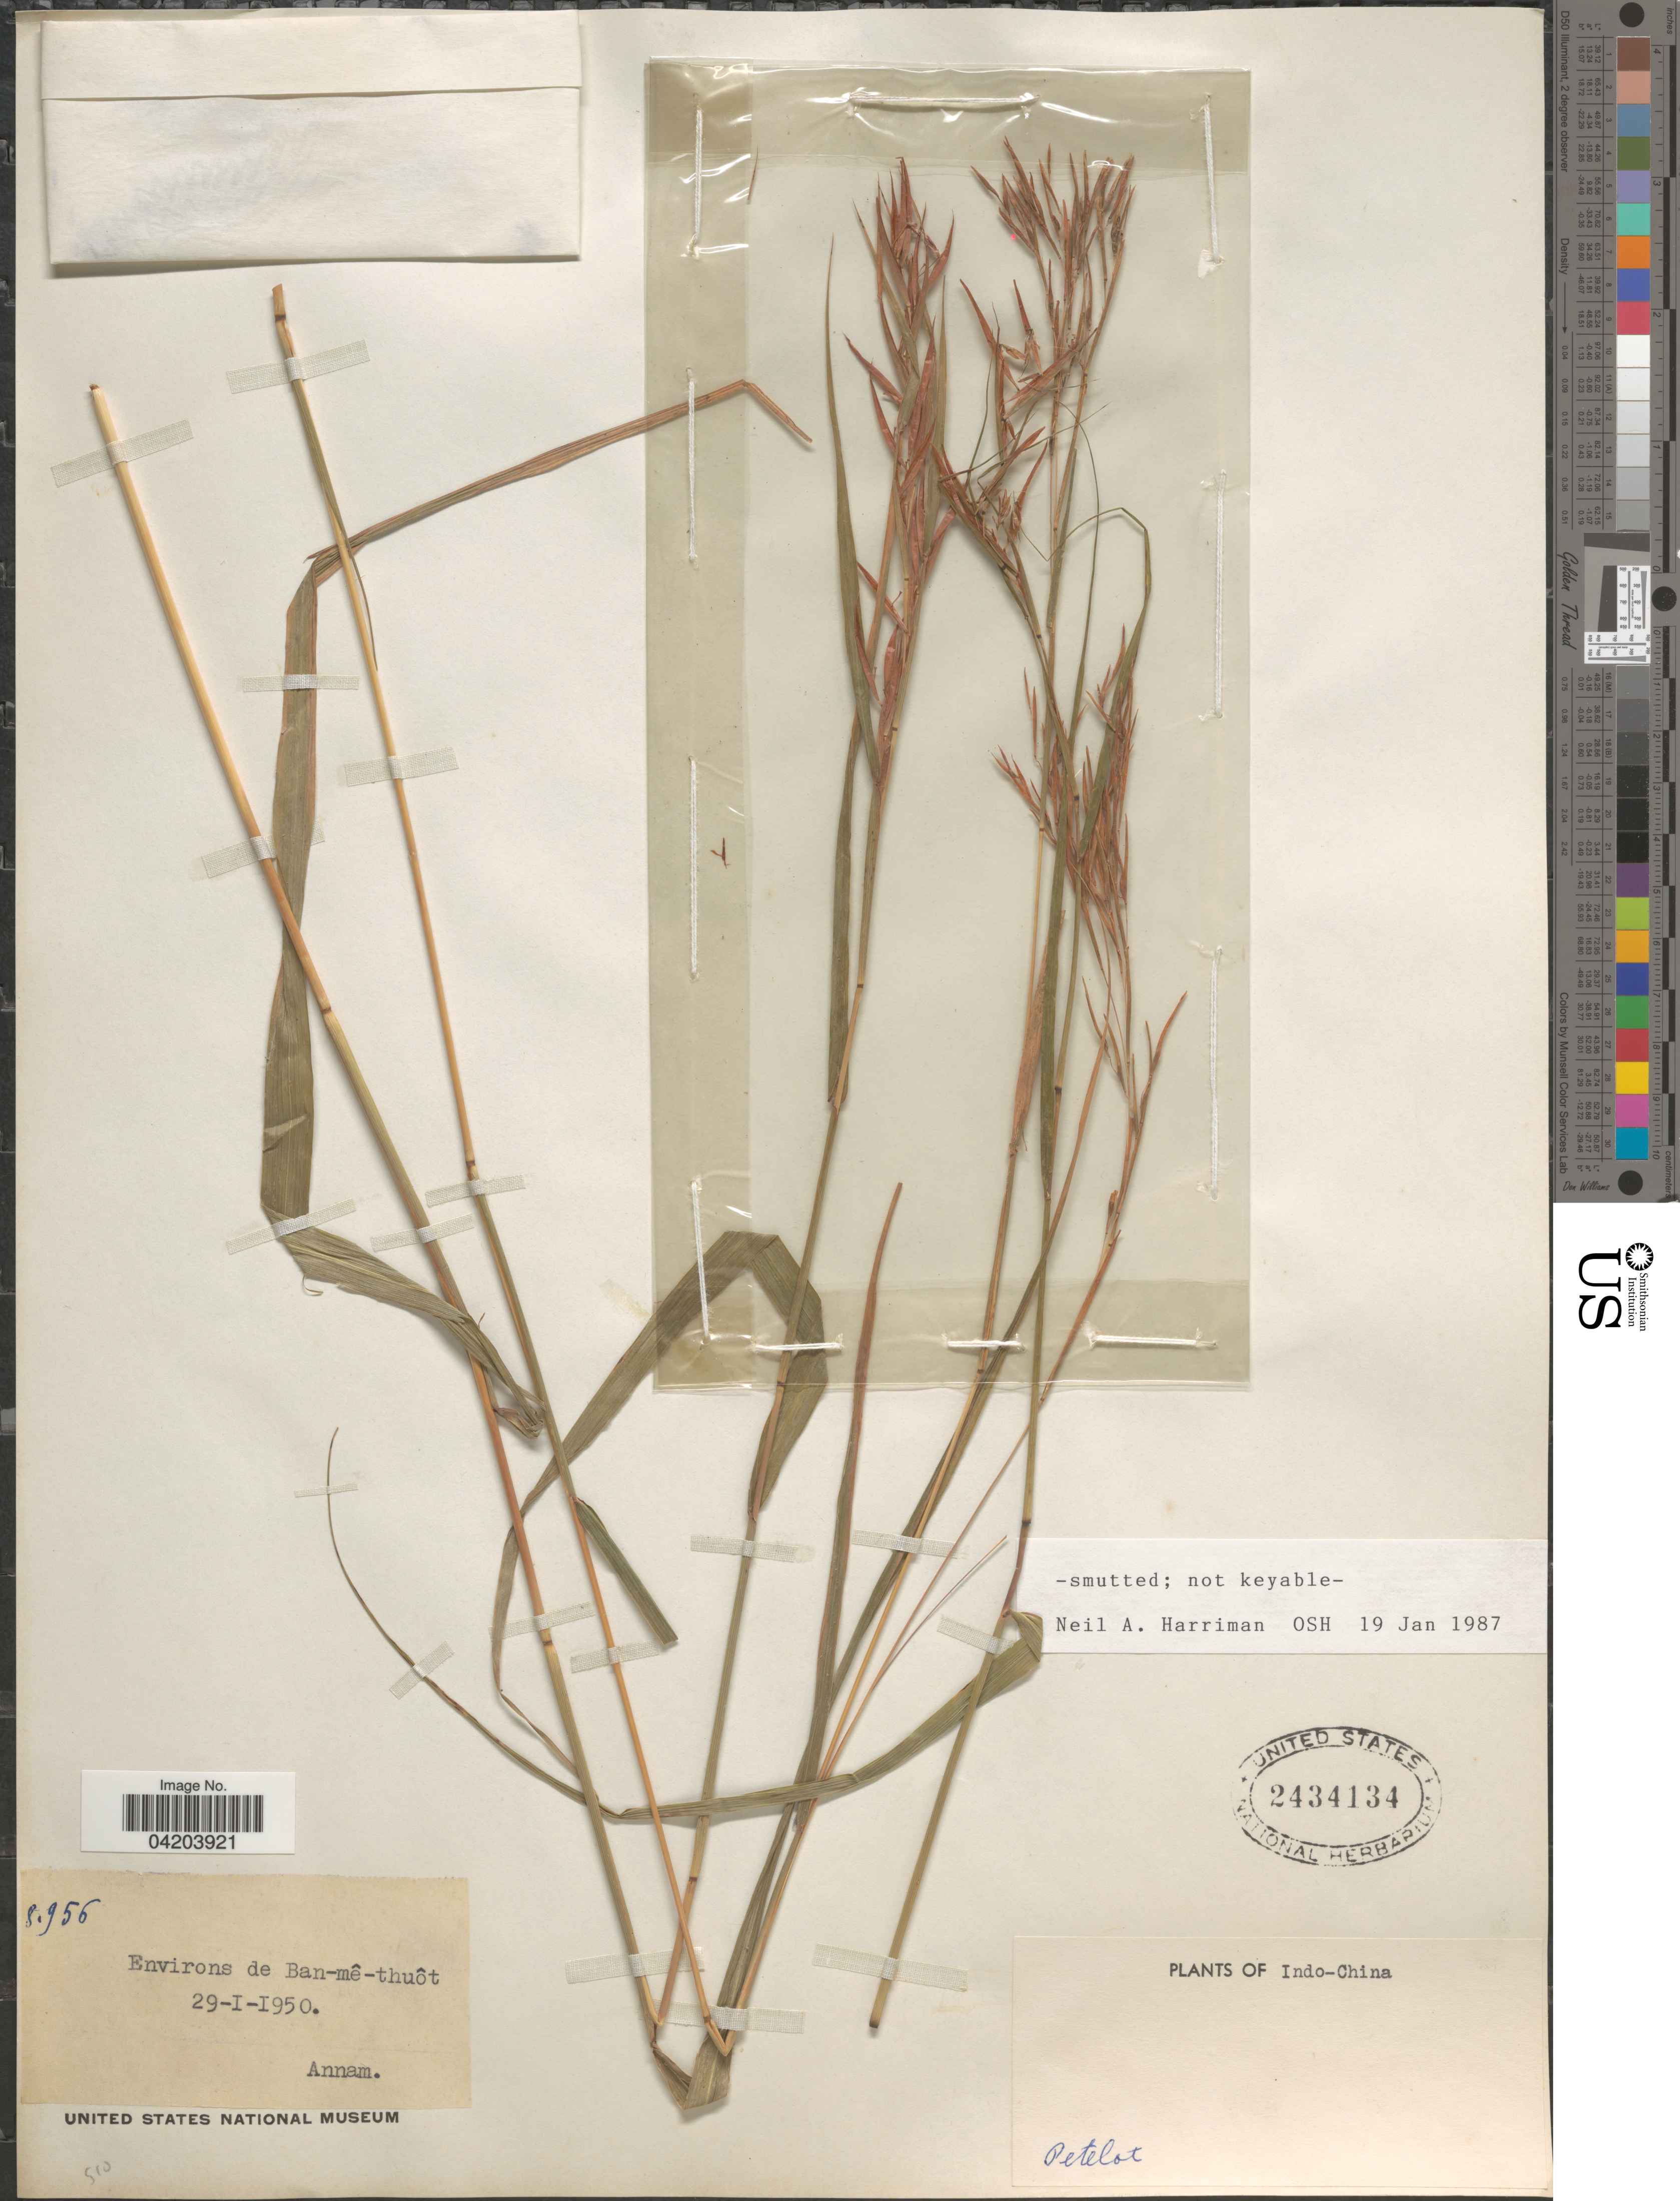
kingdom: Plantae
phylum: Tracheophyta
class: Liliopsida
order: Poales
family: Poaceae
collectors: Pételot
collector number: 8956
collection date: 1950-01-29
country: Vietnam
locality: Environs de Ban-mê-thuôt. Annam. Indo-China.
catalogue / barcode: US 2434134